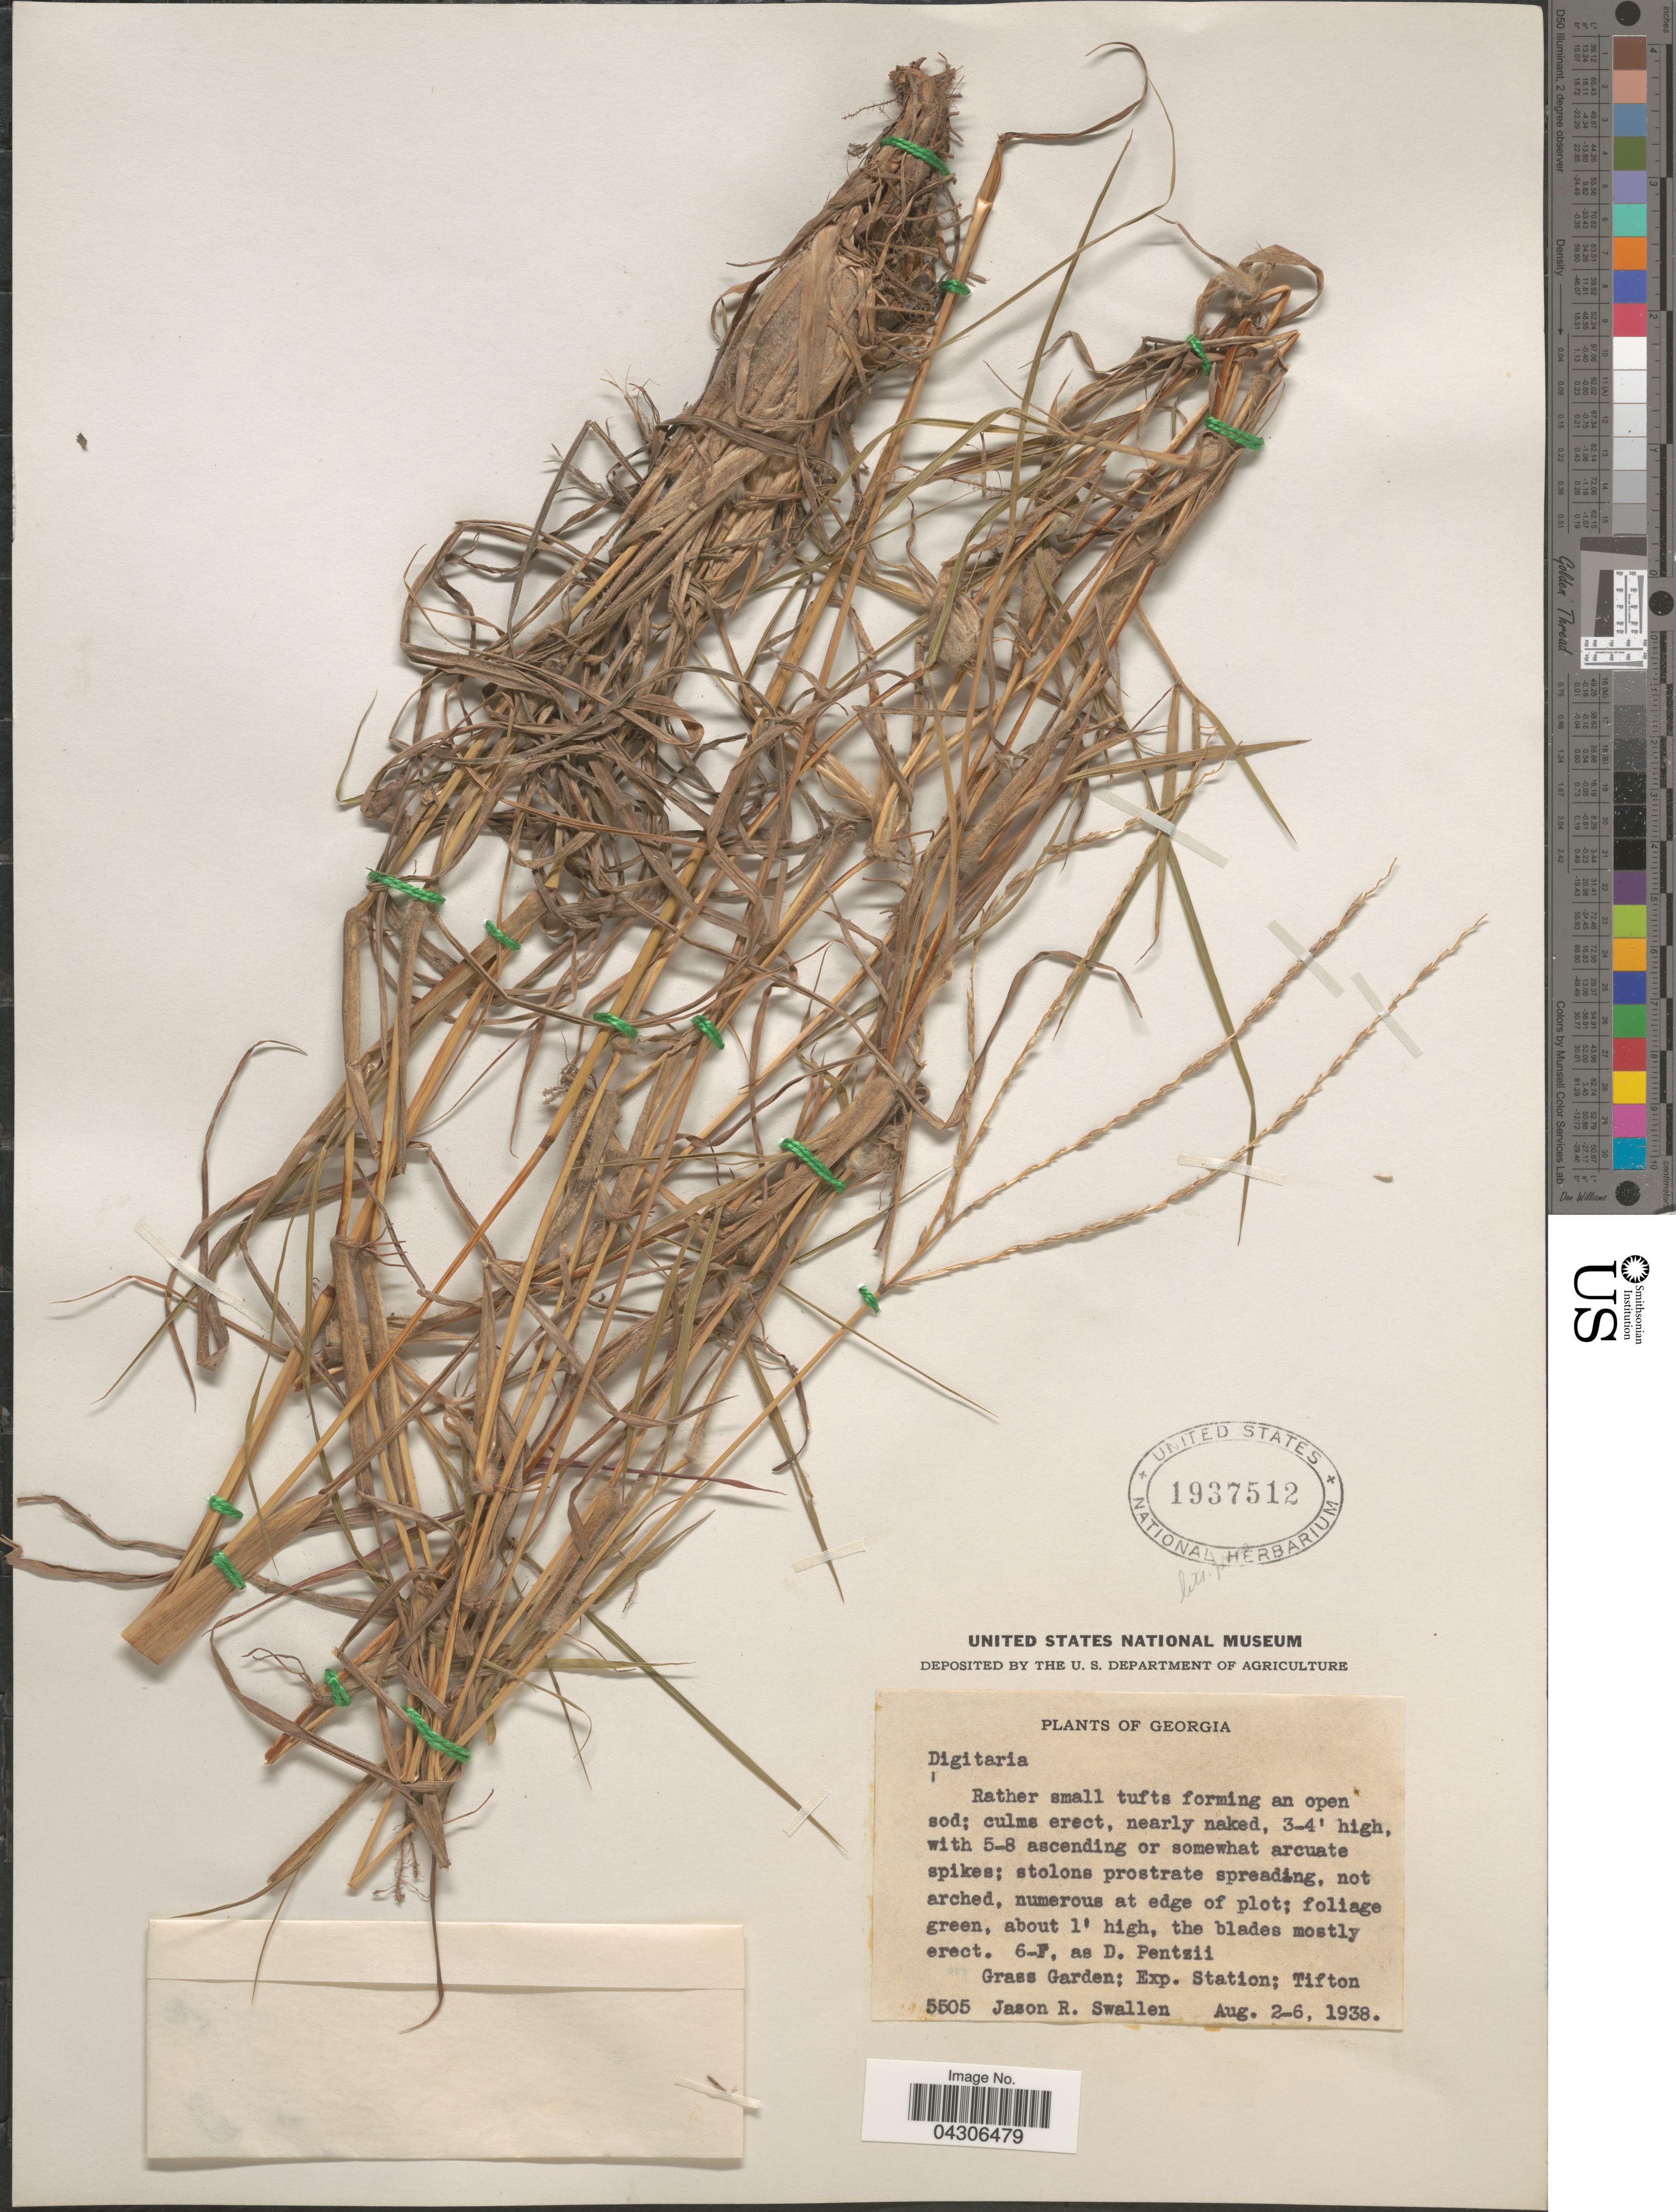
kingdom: Plantae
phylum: Tracheophyta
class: Liliopsida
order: Poales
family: Poaceae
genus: Digitaria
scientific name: Digitaria sp.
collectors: J. R. Swallen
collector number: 5505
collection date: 1938-08-02/1938-08-06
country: United States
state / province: Georgia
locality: Grass Garden; Exp. Station; Tifton.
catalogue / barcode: US 1937512